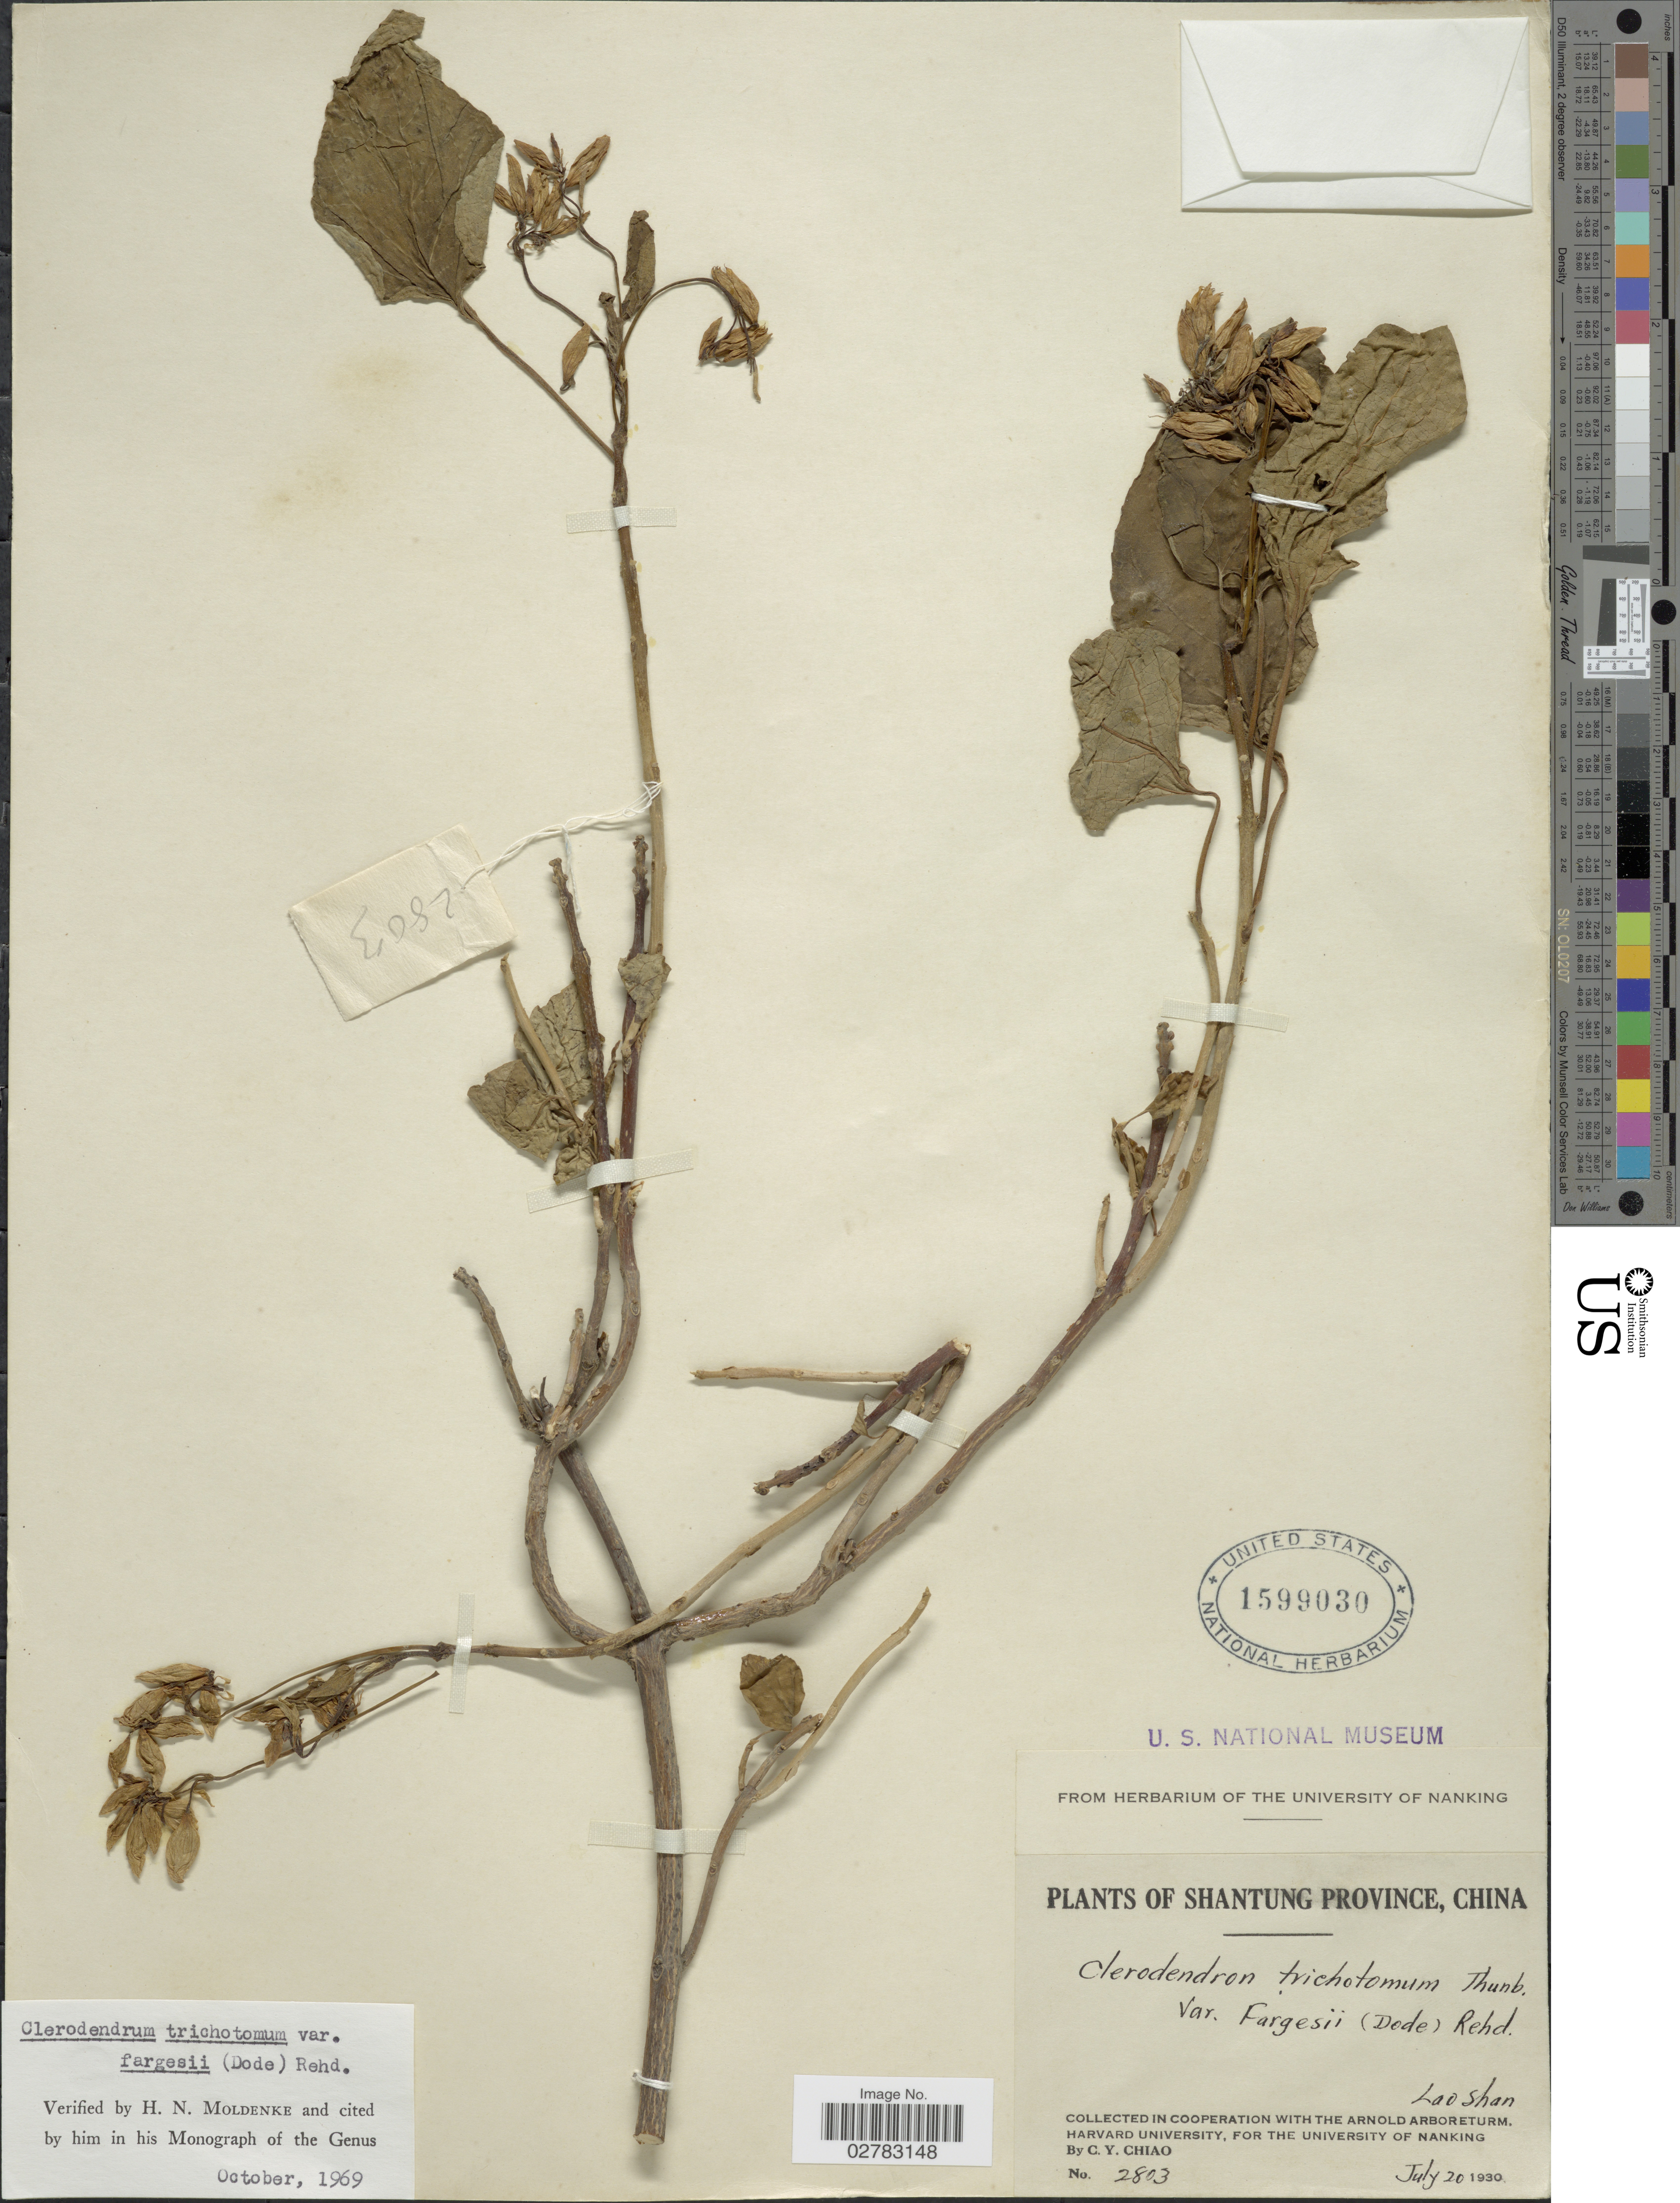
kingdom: Plantae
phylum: Tracheophyta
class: Magnoliopsida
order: Lamiales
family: Lamiaceae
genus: Clerodendrum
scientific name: Clerodendrum trichotomum var. fargesii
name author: (Dode) Rehder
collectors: C. Y. Chiao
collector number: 2803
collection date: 1930-07-20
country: China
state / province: Shandong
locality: Shantung Province. Lao Shan.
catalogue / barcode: US 1599030